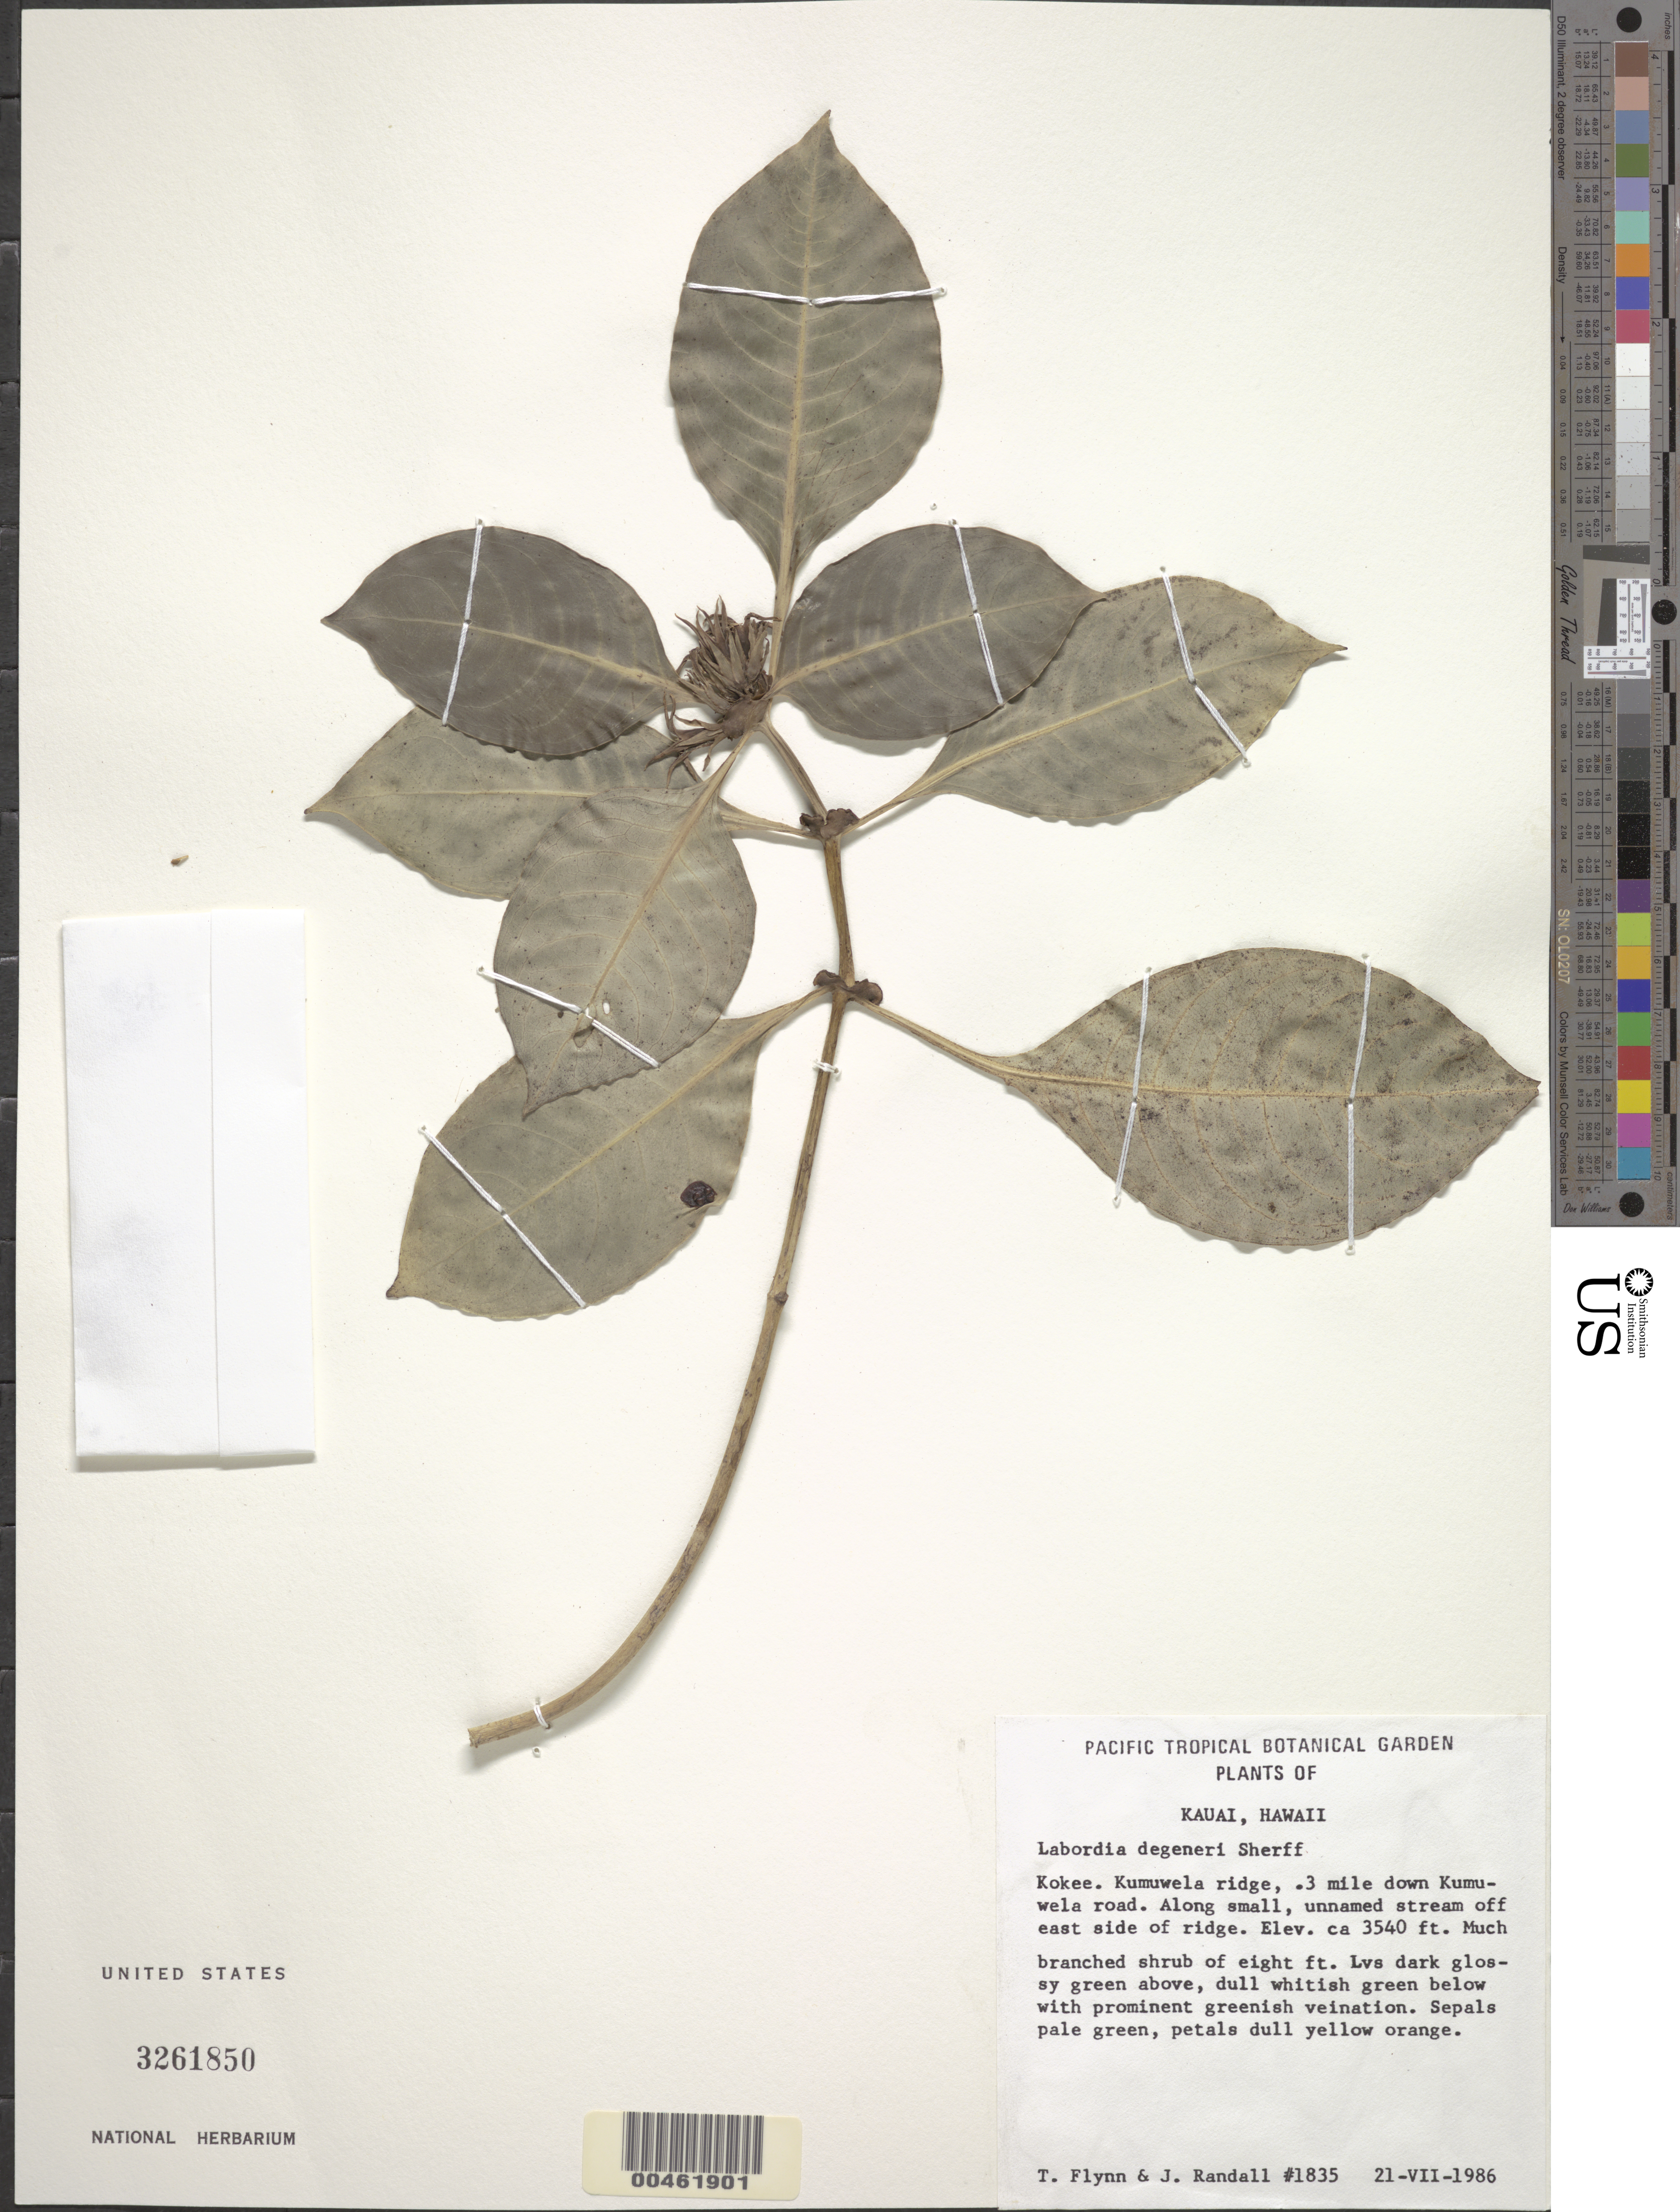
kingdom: Plantae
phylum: Tracheophyta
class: Magnoliopsida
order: Gentianales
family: Loganiaceae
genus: Geniostoma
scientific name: Geniostoma degeneri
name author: (Sherff) Byng & Christenh.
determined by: Wagner, W. L., (BOT), Smithsonian Institution - National Museum of Natural History (UNITED STATES)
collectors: T. W. Flynn & J. Randall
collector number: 1835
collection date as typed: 21 Jul 1986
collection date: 1986-07-21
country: United States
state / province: Hawaii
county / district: Kauai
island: Kaua'i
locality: Kokee, Kumuwela Ridge, .3 mi down Kumuwela Road, along unnamed stream off E side of ridge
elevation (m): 1079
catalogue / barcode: US 3261850